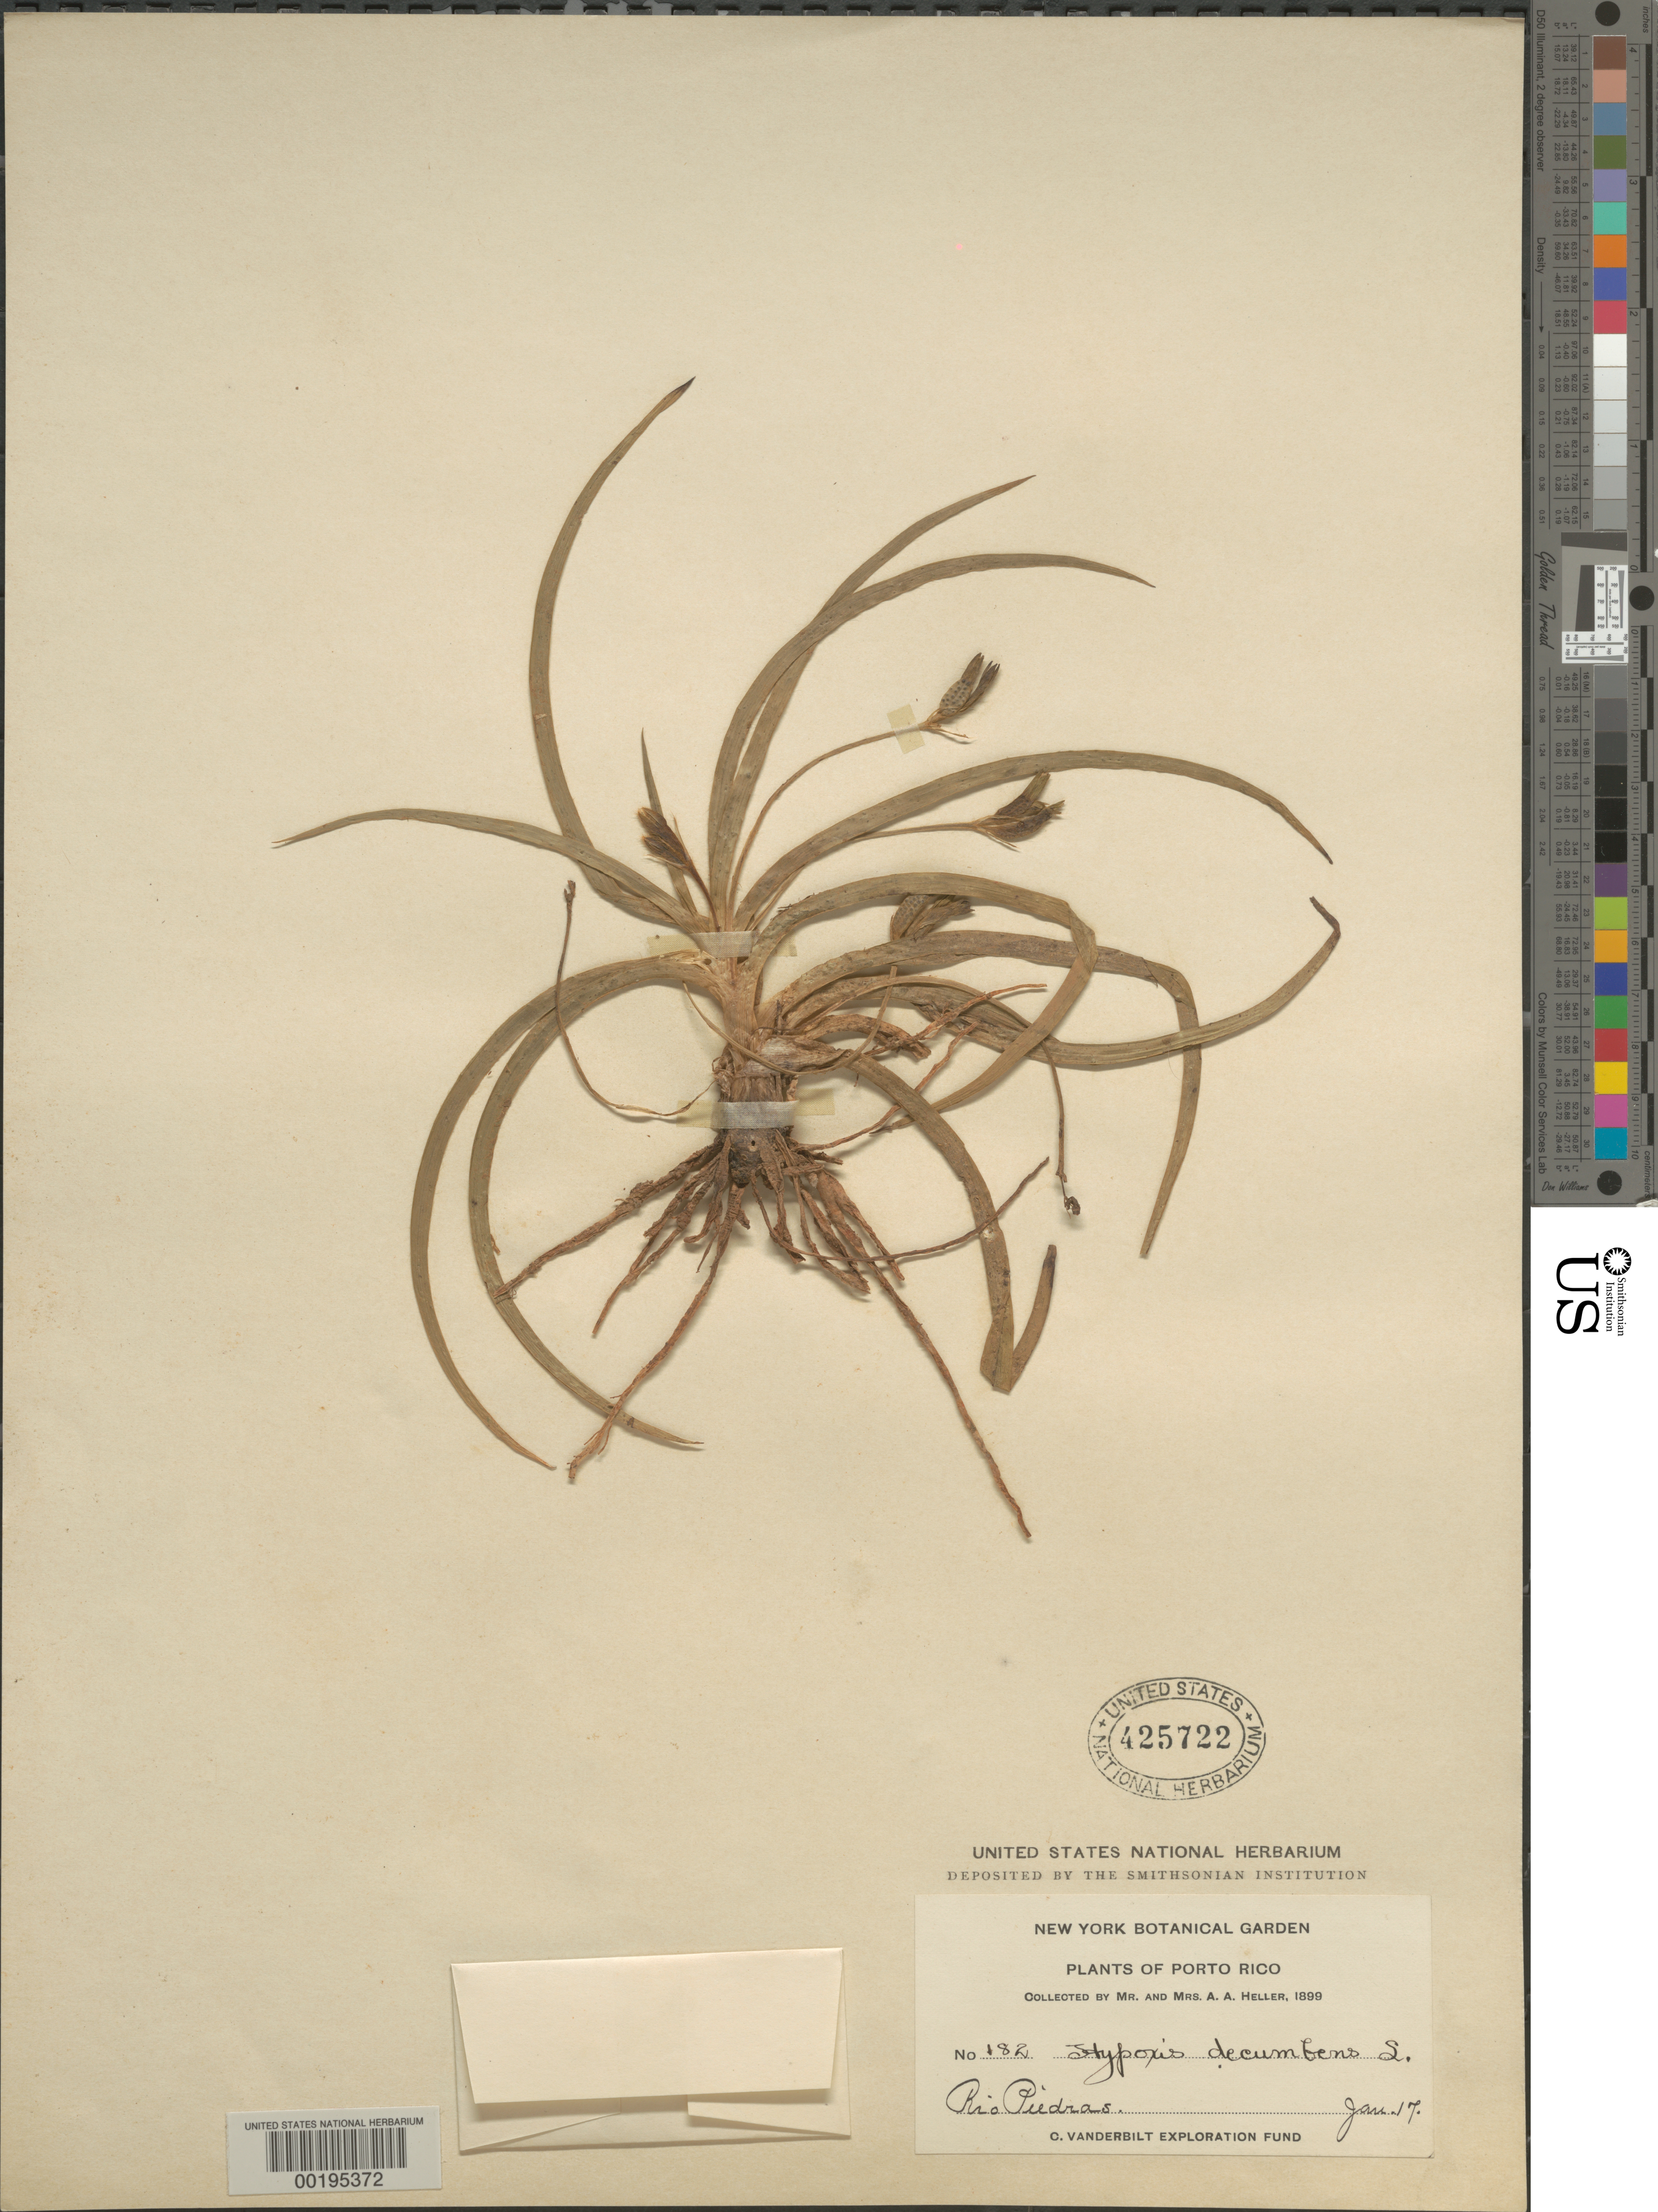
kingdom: Plantae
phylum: Tracheophyta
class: Liliopsida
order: Asparagales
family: Hypoxidaceae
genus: Hypoxis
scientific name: Hypoxis decumbens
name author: L.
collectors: A. A. Heller & E. G. Heller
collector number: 182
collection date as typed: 17 Jan 1899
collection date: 1899-01-17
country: Puerto Rico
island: Greater Antilles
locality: Rio piedras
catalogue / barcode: US 425722